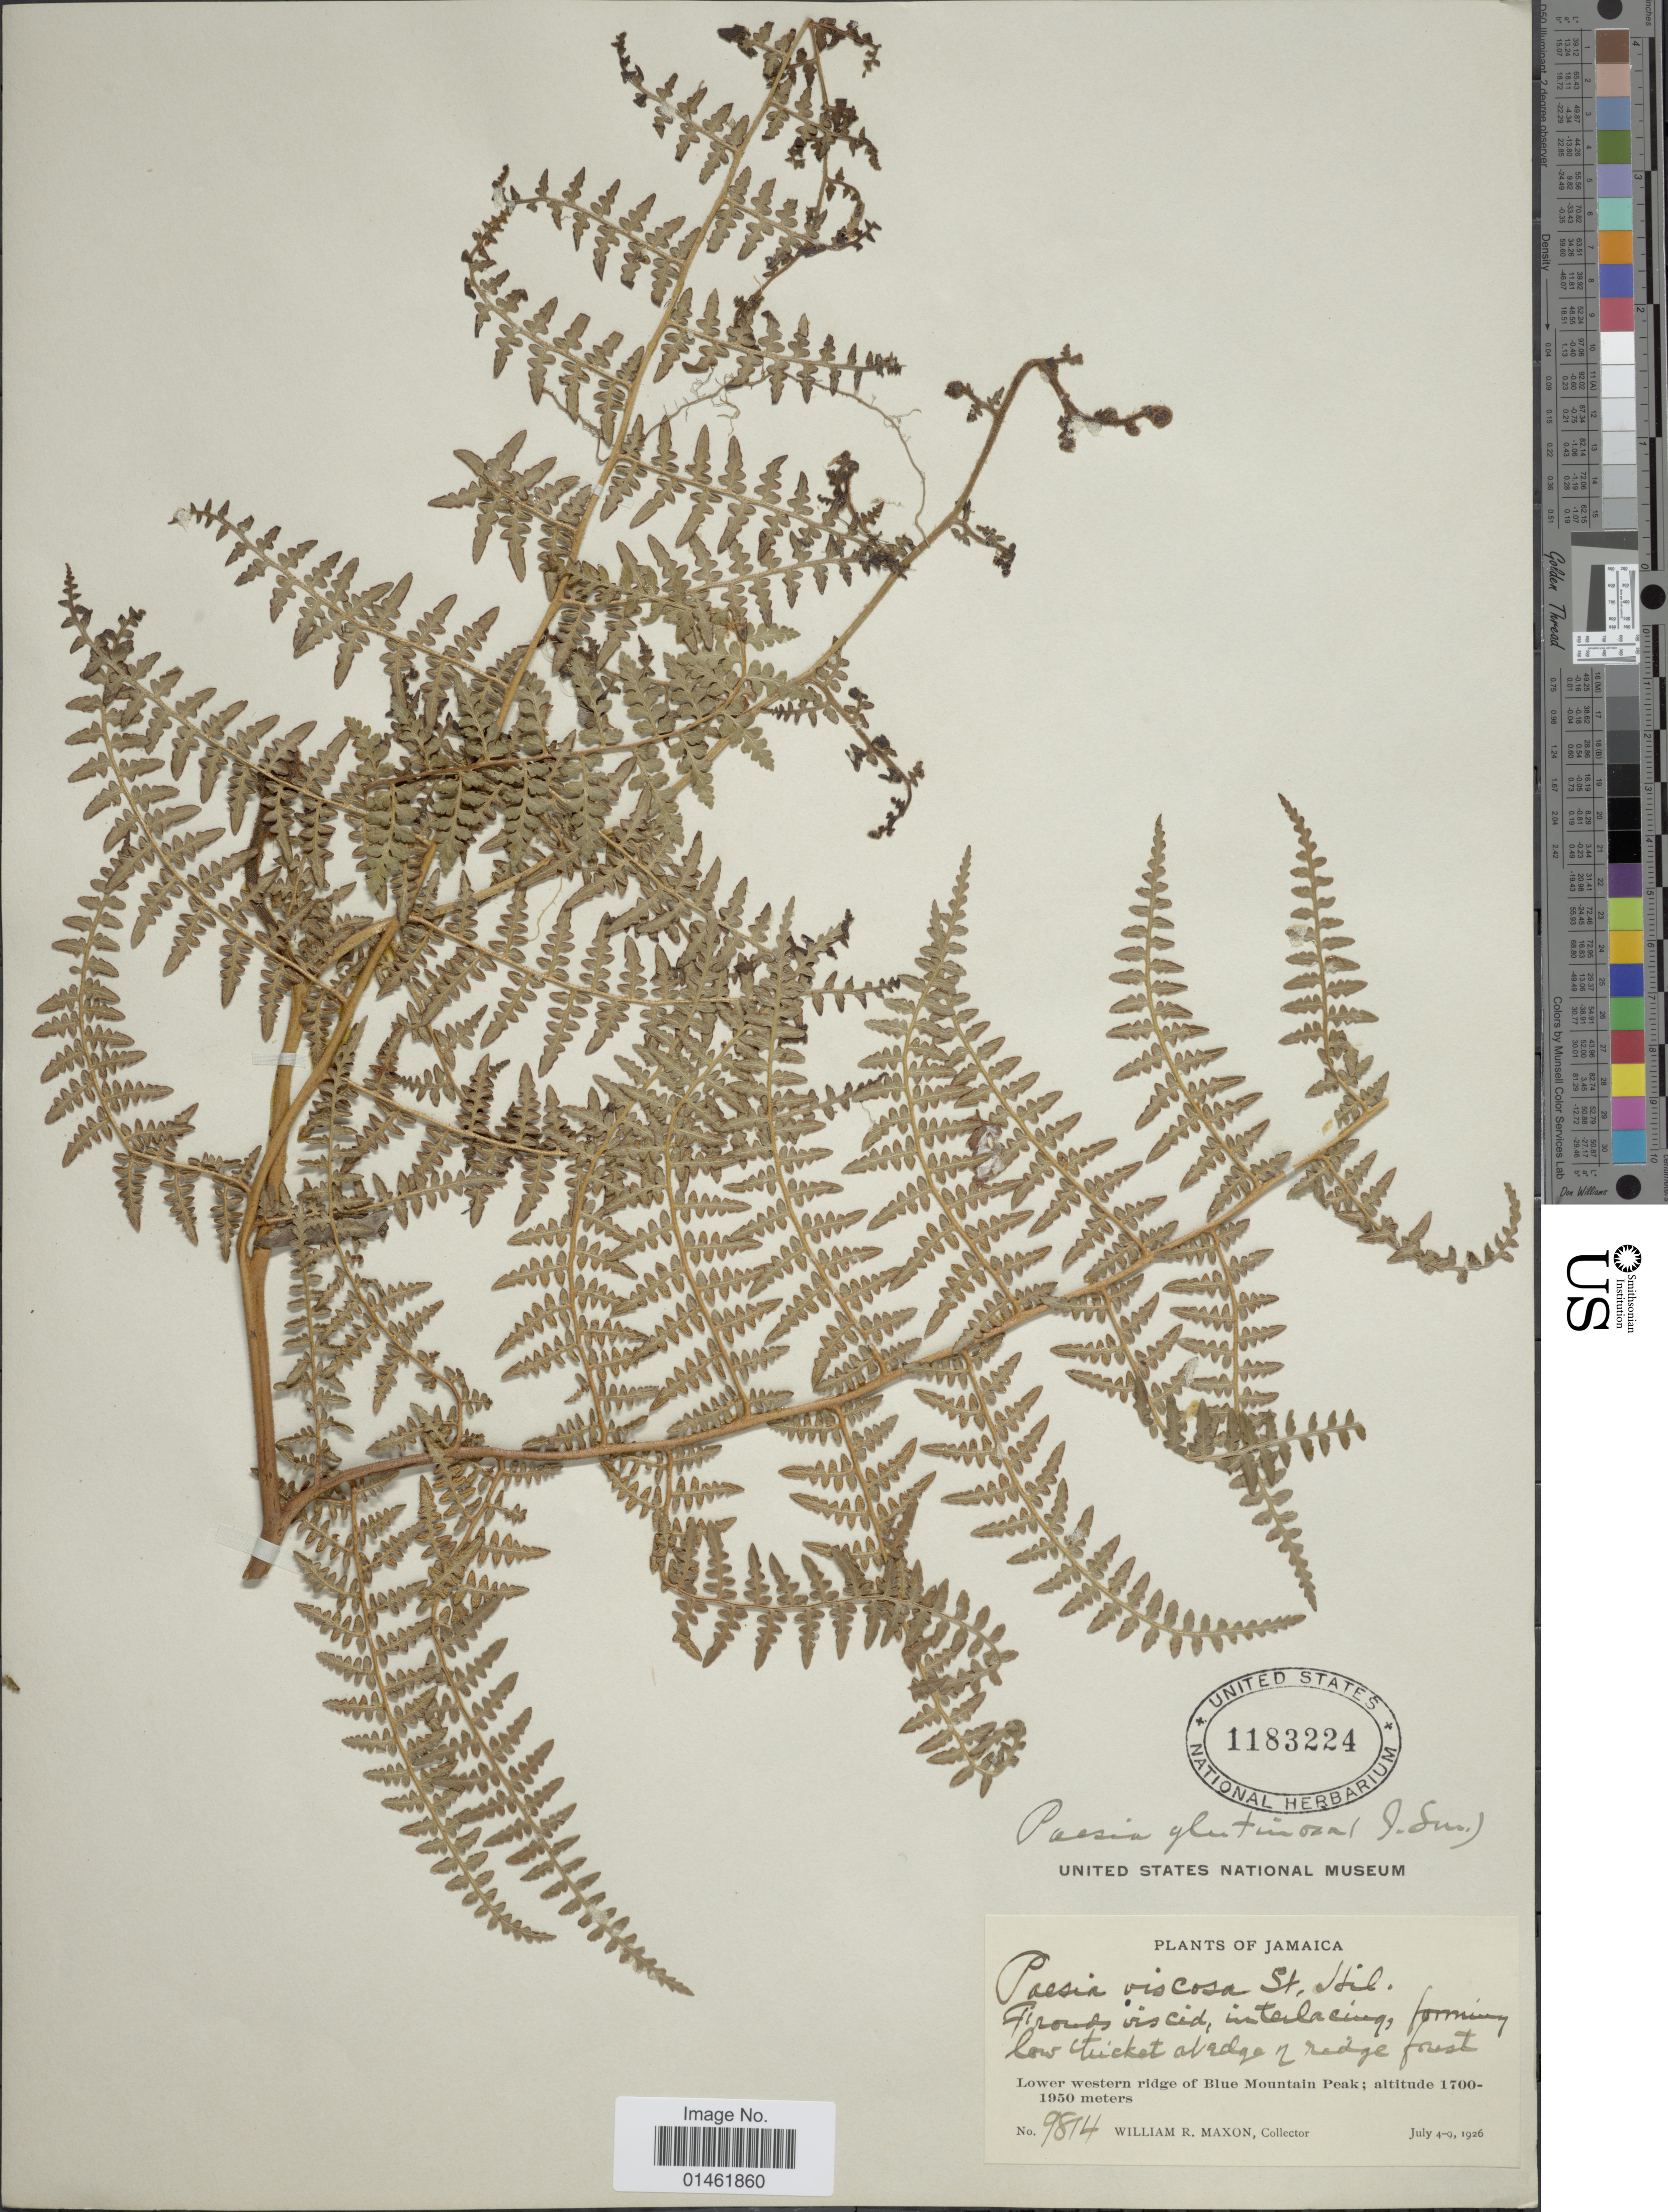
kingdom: Plantae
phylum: Tracheophyta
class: Polypodiopsida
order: Polypodiales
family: Dennstaedtiaceae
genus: Paesia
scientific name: Paesia glandulosa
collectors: W. R. Maxon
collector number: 9814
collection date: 1926-07-04/1926-07-09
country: Jamaica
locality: Lower western ridge of Blue Mountain Peak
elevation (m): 1700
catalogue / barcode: US 1183224